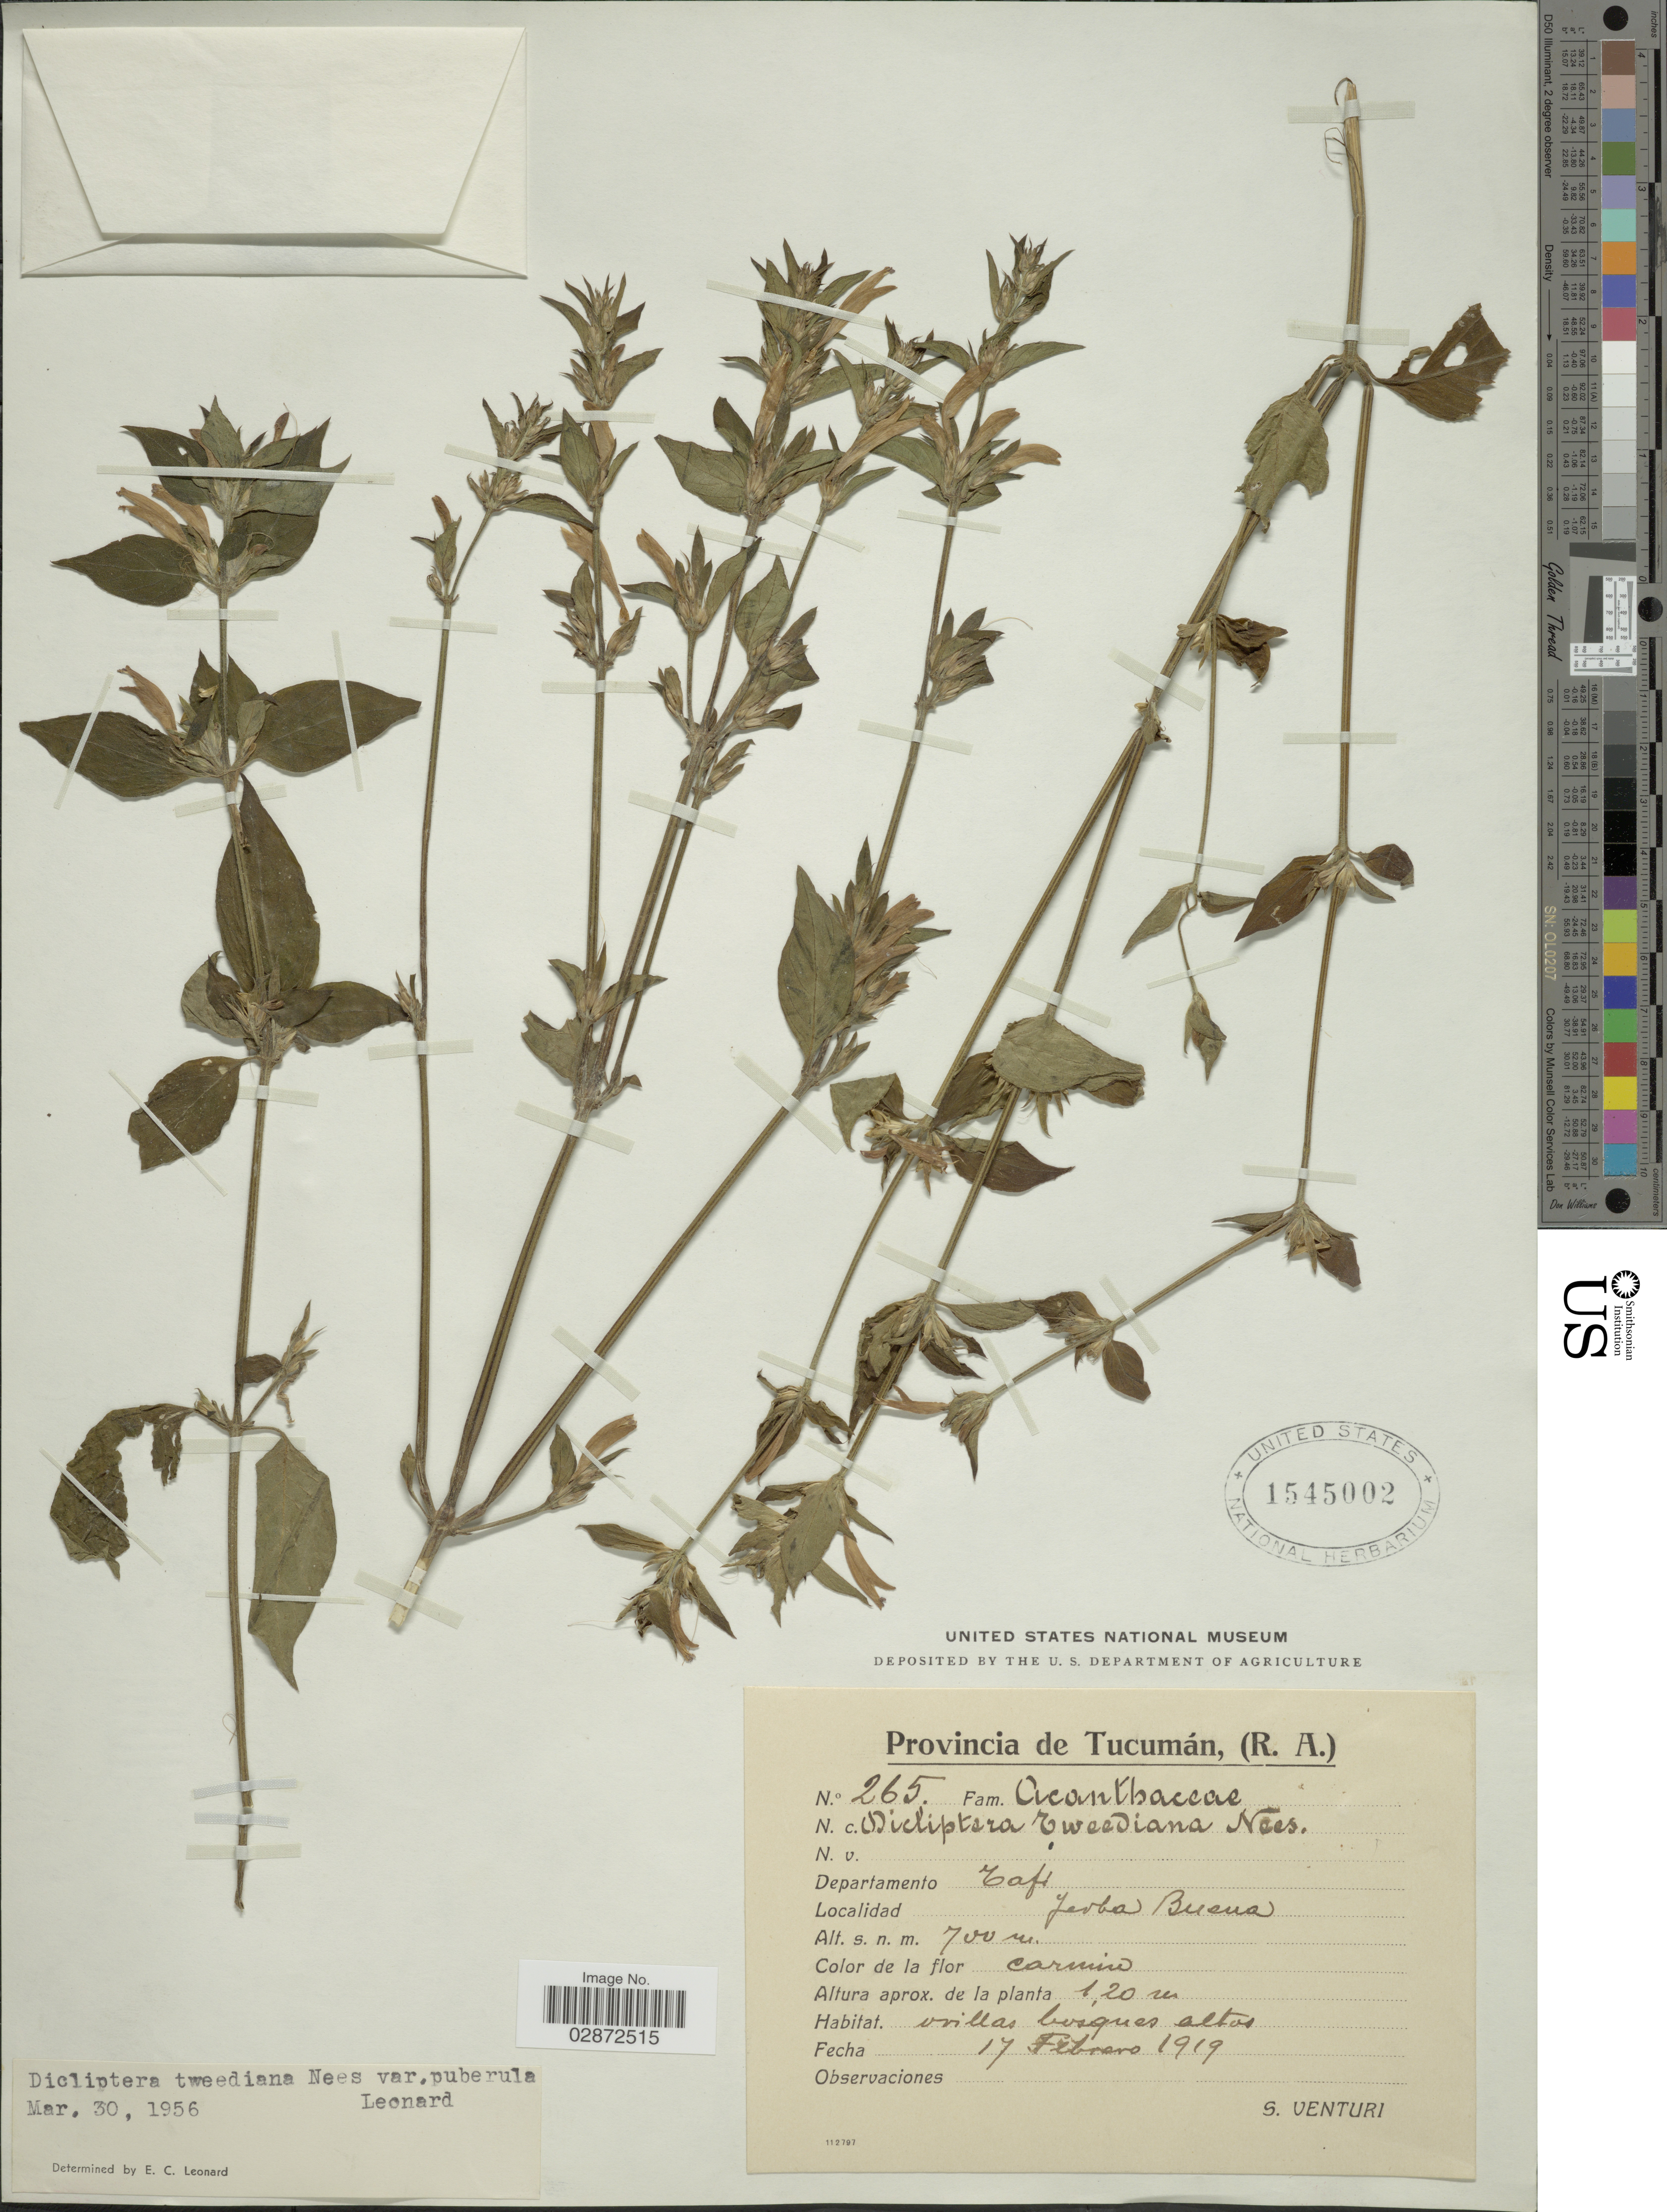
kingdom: Plantae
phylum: Tracheophyta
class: Magnoliopsida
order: Lamiales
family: Acanthaceae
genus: Dicliptera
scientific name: Dicliptera squarrosa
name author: Nees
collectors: S. Venturi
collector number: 265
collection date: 1919-02-17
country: Argentina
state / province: Tucuman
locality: Provincia de Tucumán, (R.A.). Departamento Tafi. Jerba Buena.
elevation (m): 700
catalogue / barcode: US 1545002